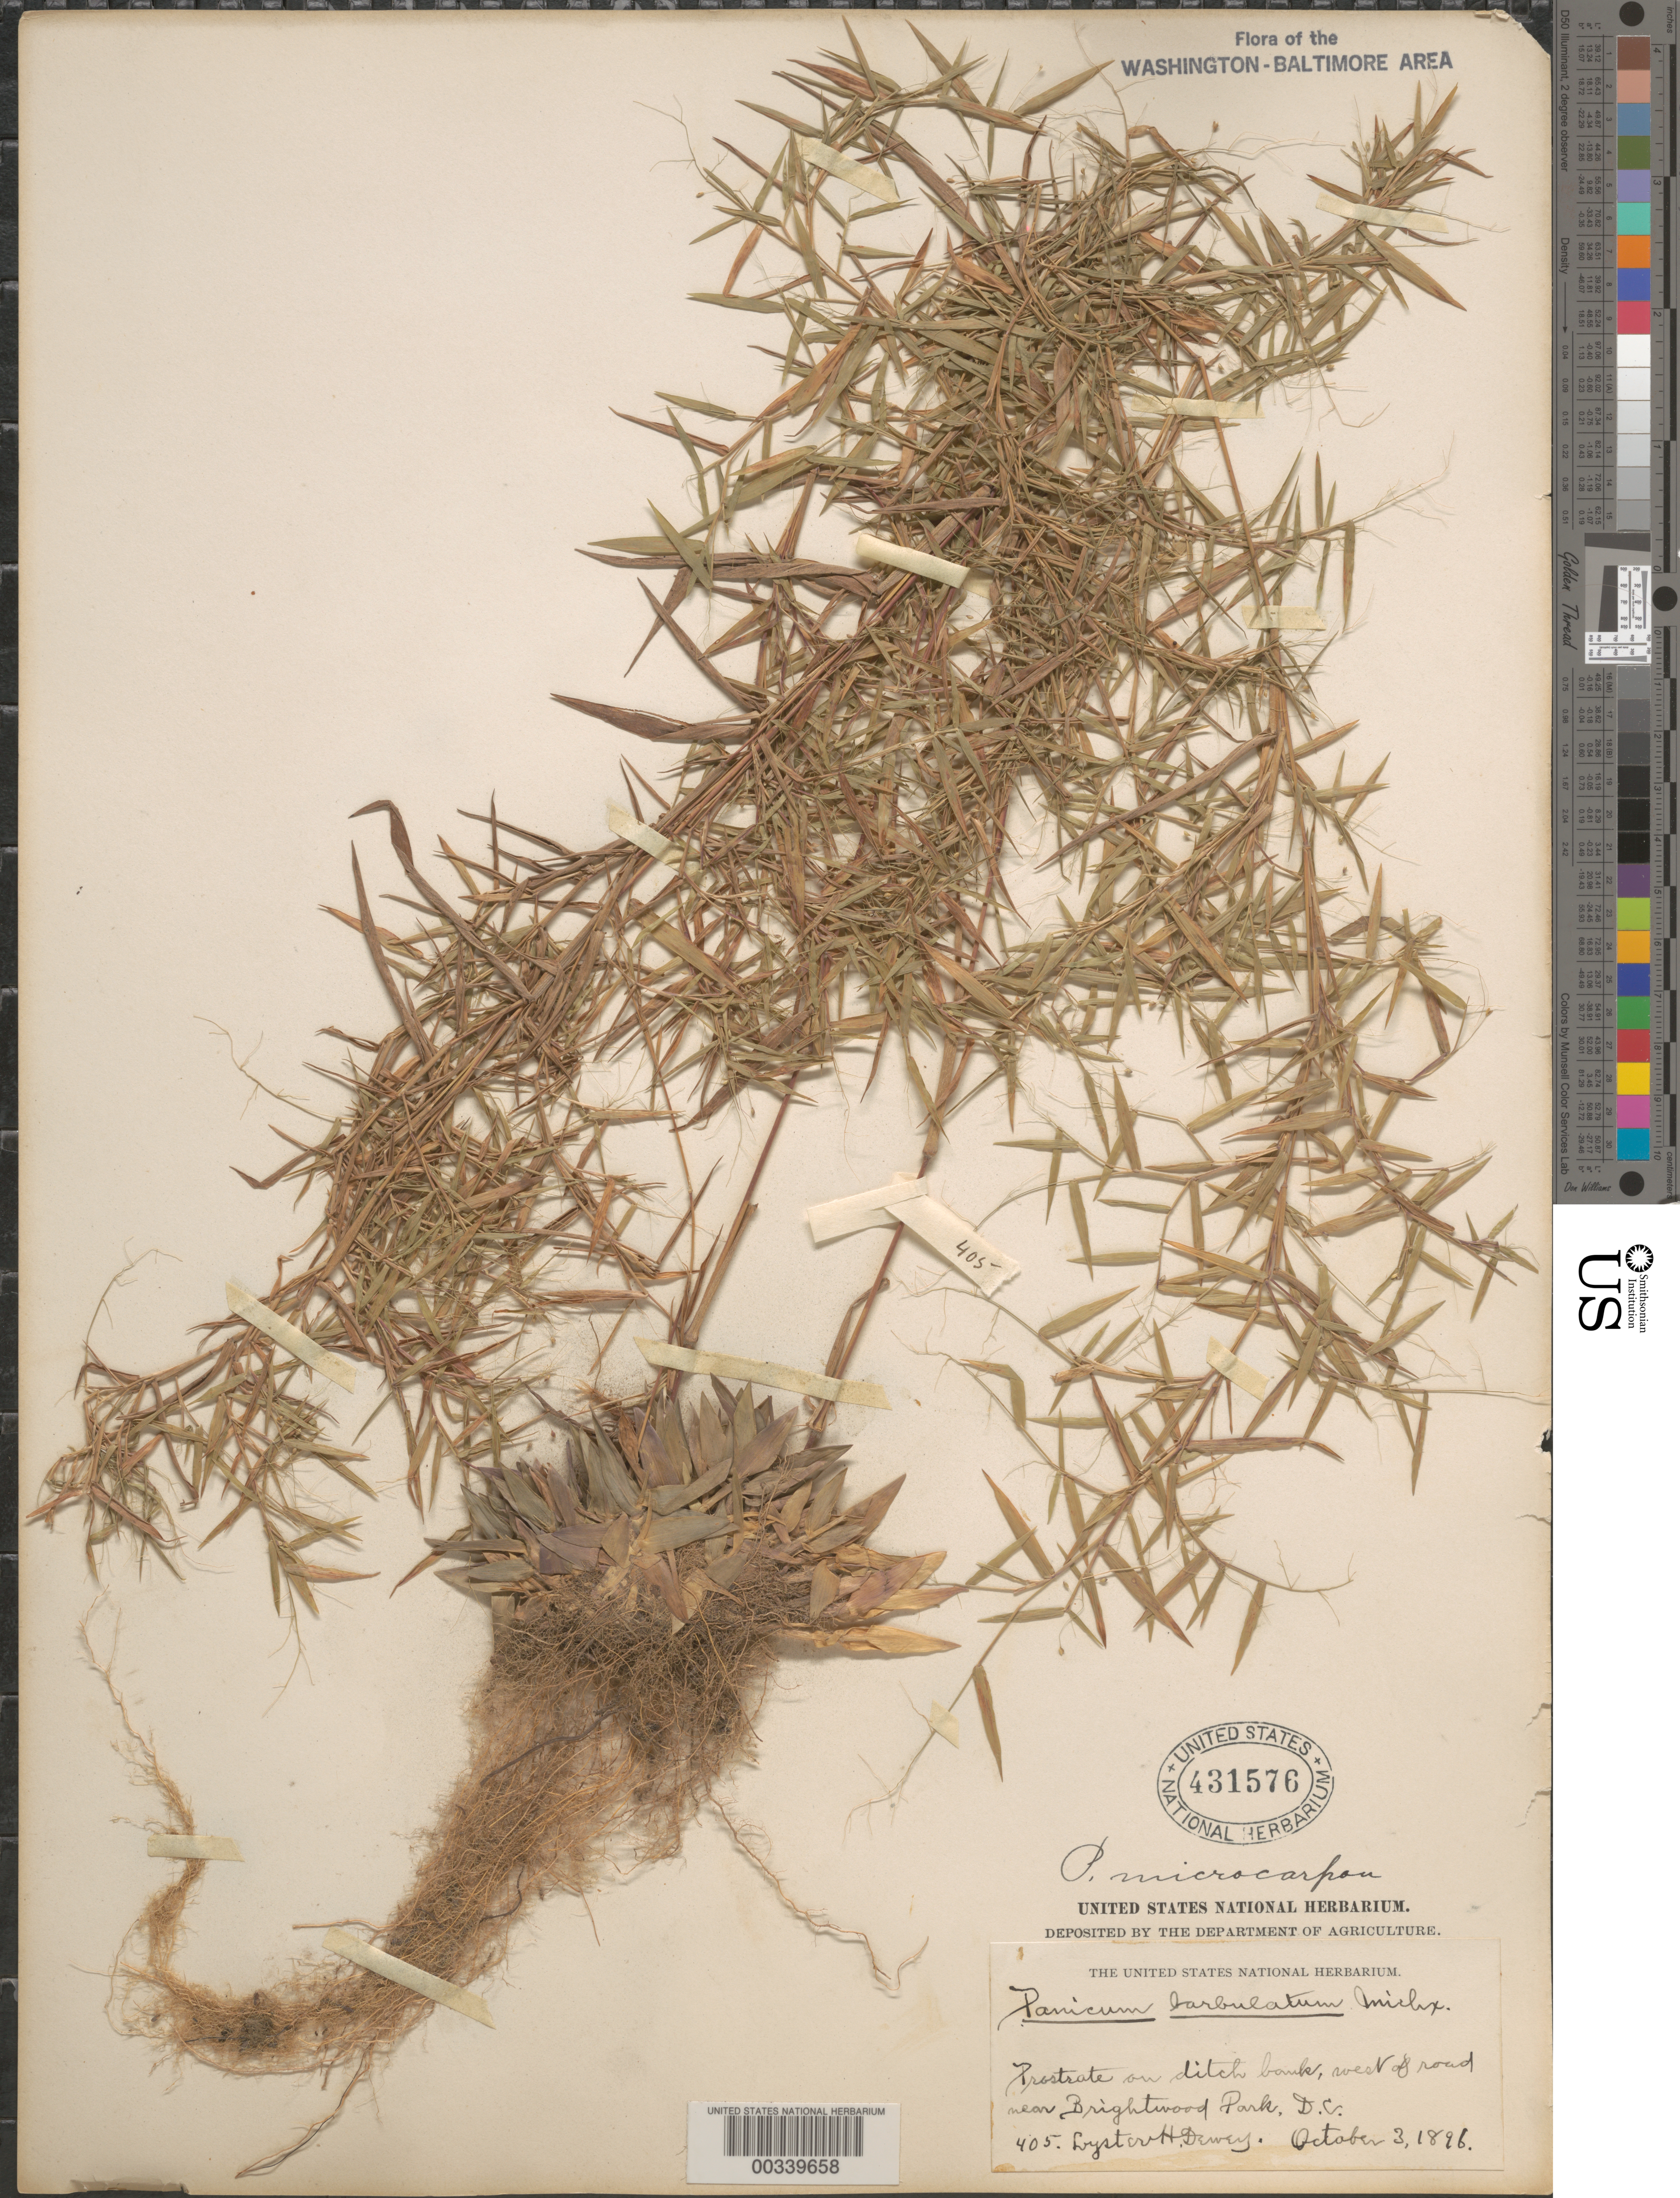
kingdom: Plantae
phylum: Tracheophyta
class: Liliopsida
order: Poales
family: Poaceae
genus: Dichanthelium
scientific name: Dichanthelium dichotomum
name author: (L.) Gould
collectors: L. H. Dewey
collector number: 405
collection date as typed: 03 Oct 1896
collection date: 1896-10-03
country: United States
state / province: District of Columbia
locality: Near Brightwood Park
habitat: Ditch banks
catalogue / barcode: US 431576